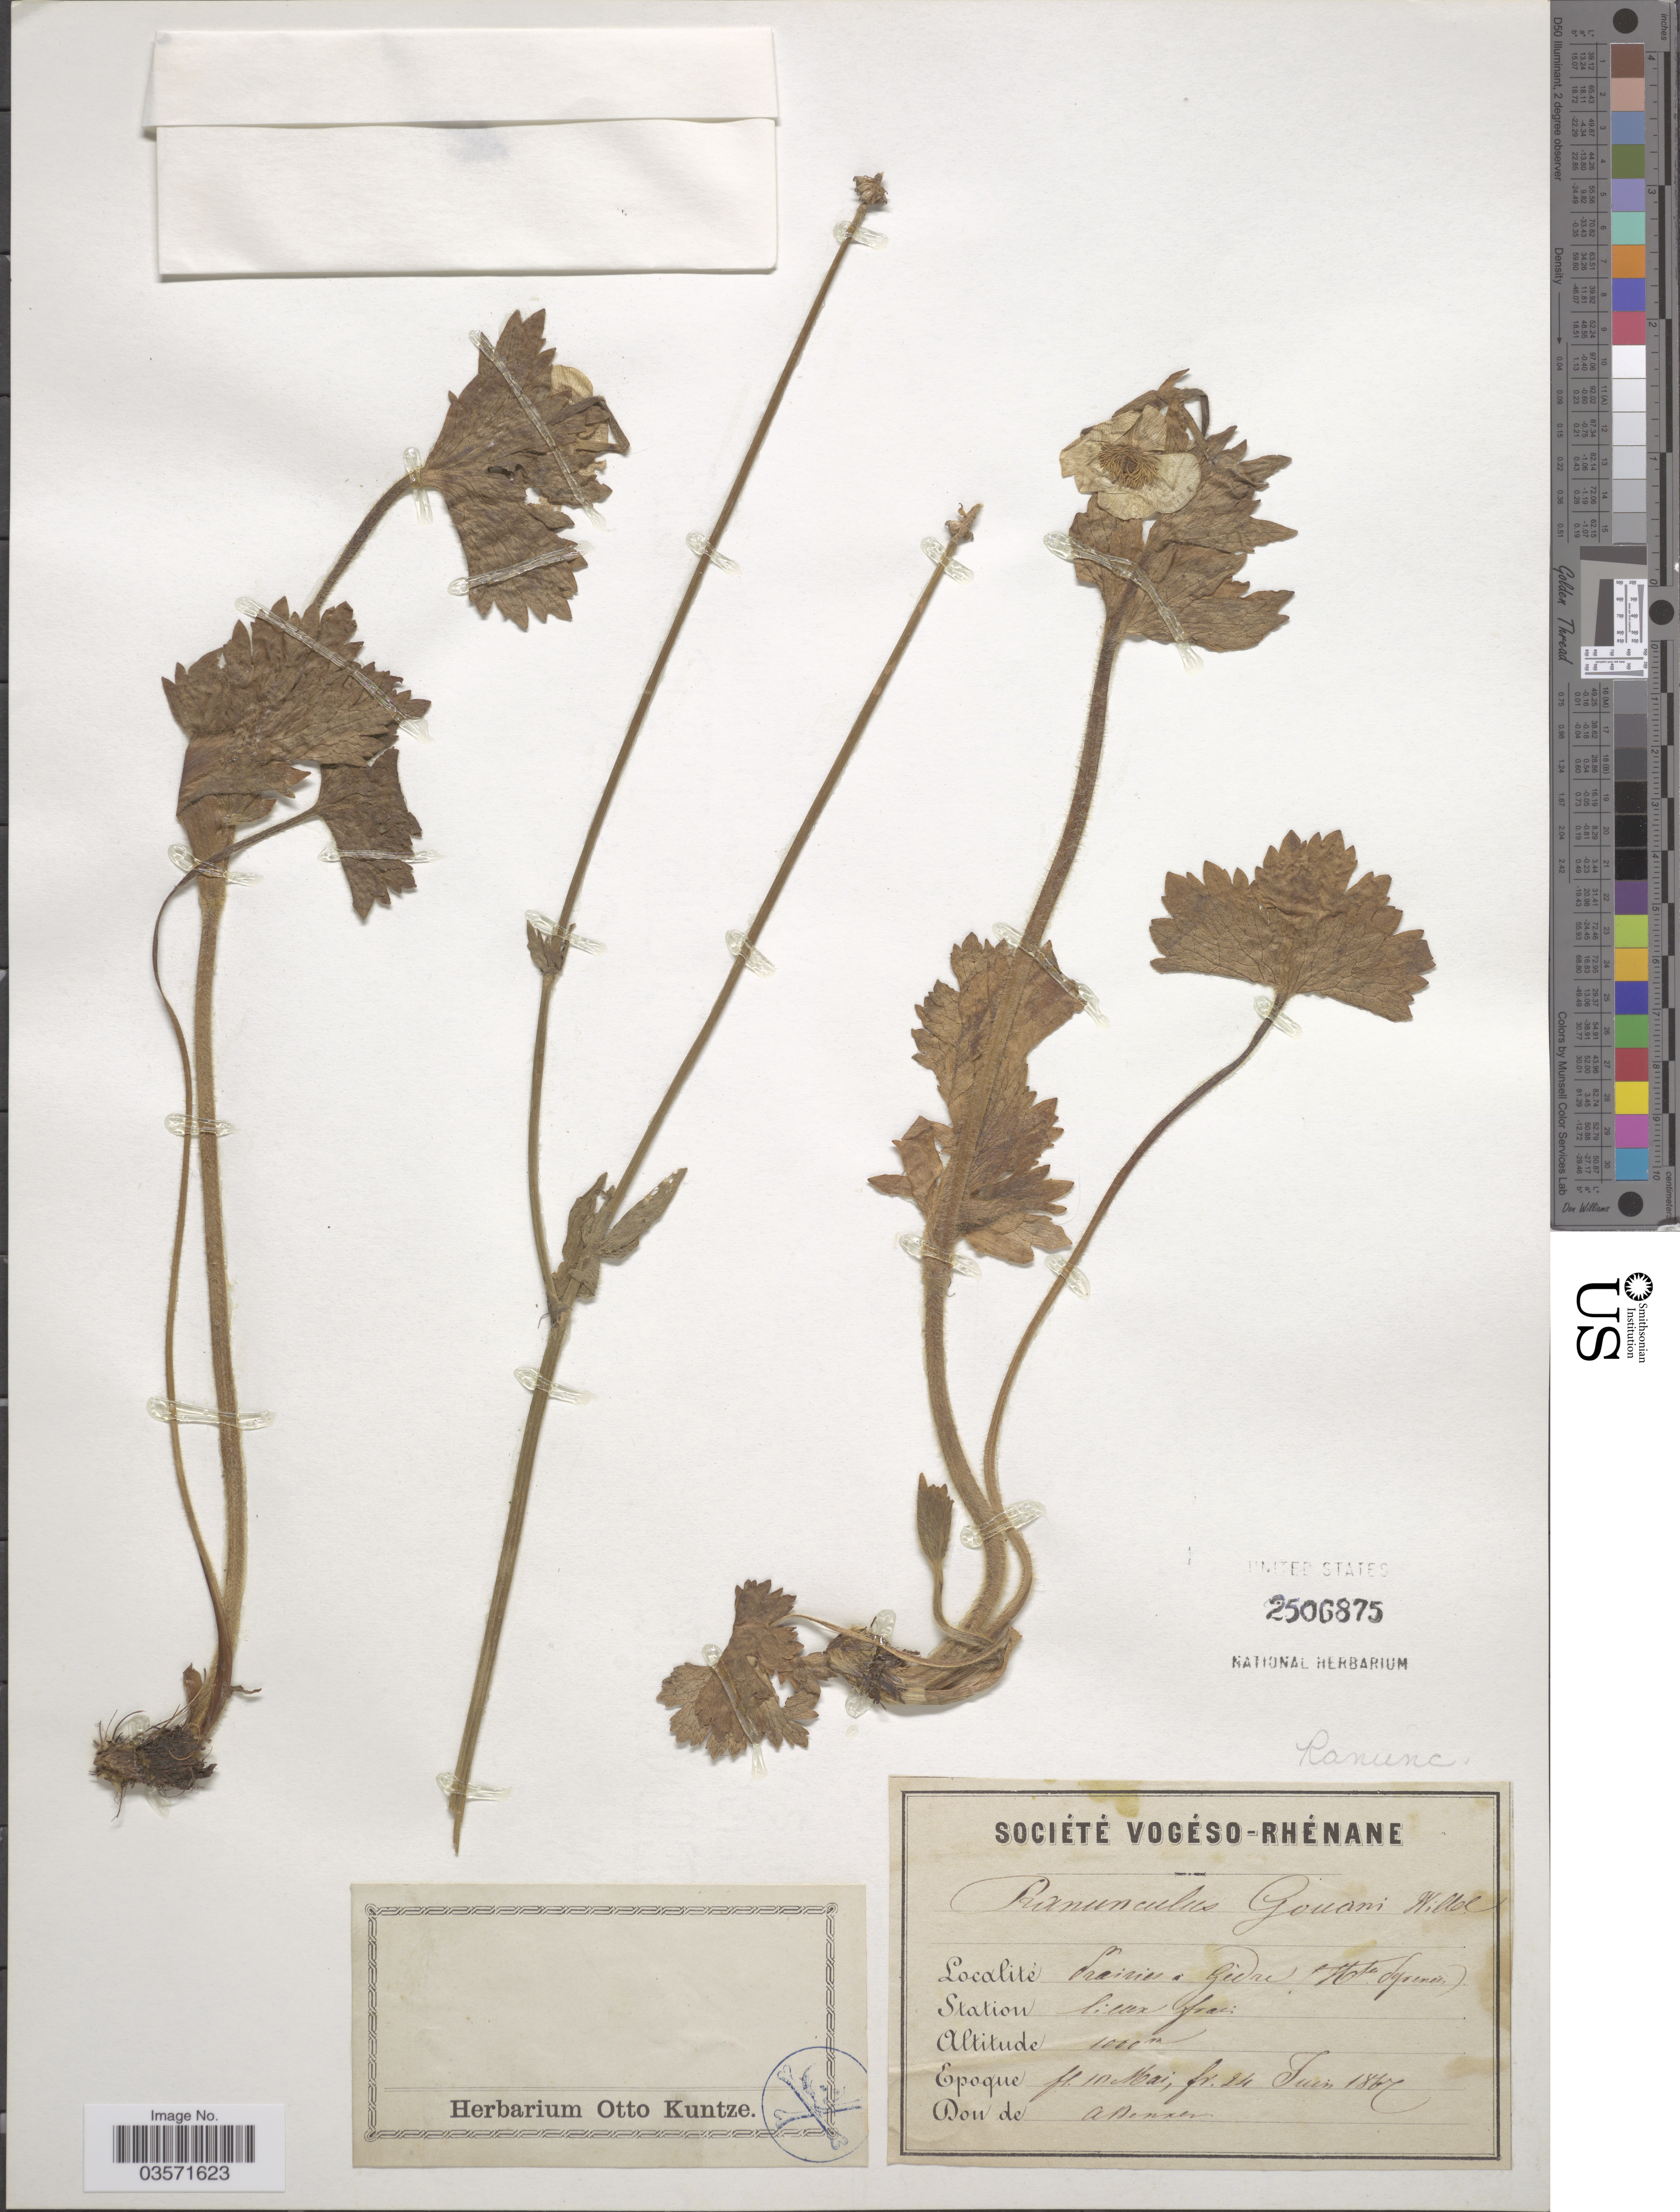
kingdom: Plantae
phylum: Tracheophyta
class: Magnoliopsida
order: Ranunculales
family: Ranunculaceae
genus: Ranunculus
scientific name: Ranunculus gounaii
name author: Willd.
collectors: A. Benner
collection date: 1867-05-10/1867-06-24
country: France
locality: Prairies a Gidre. (Hte Pyrenees).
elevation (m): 1000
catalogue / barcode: US 2506875